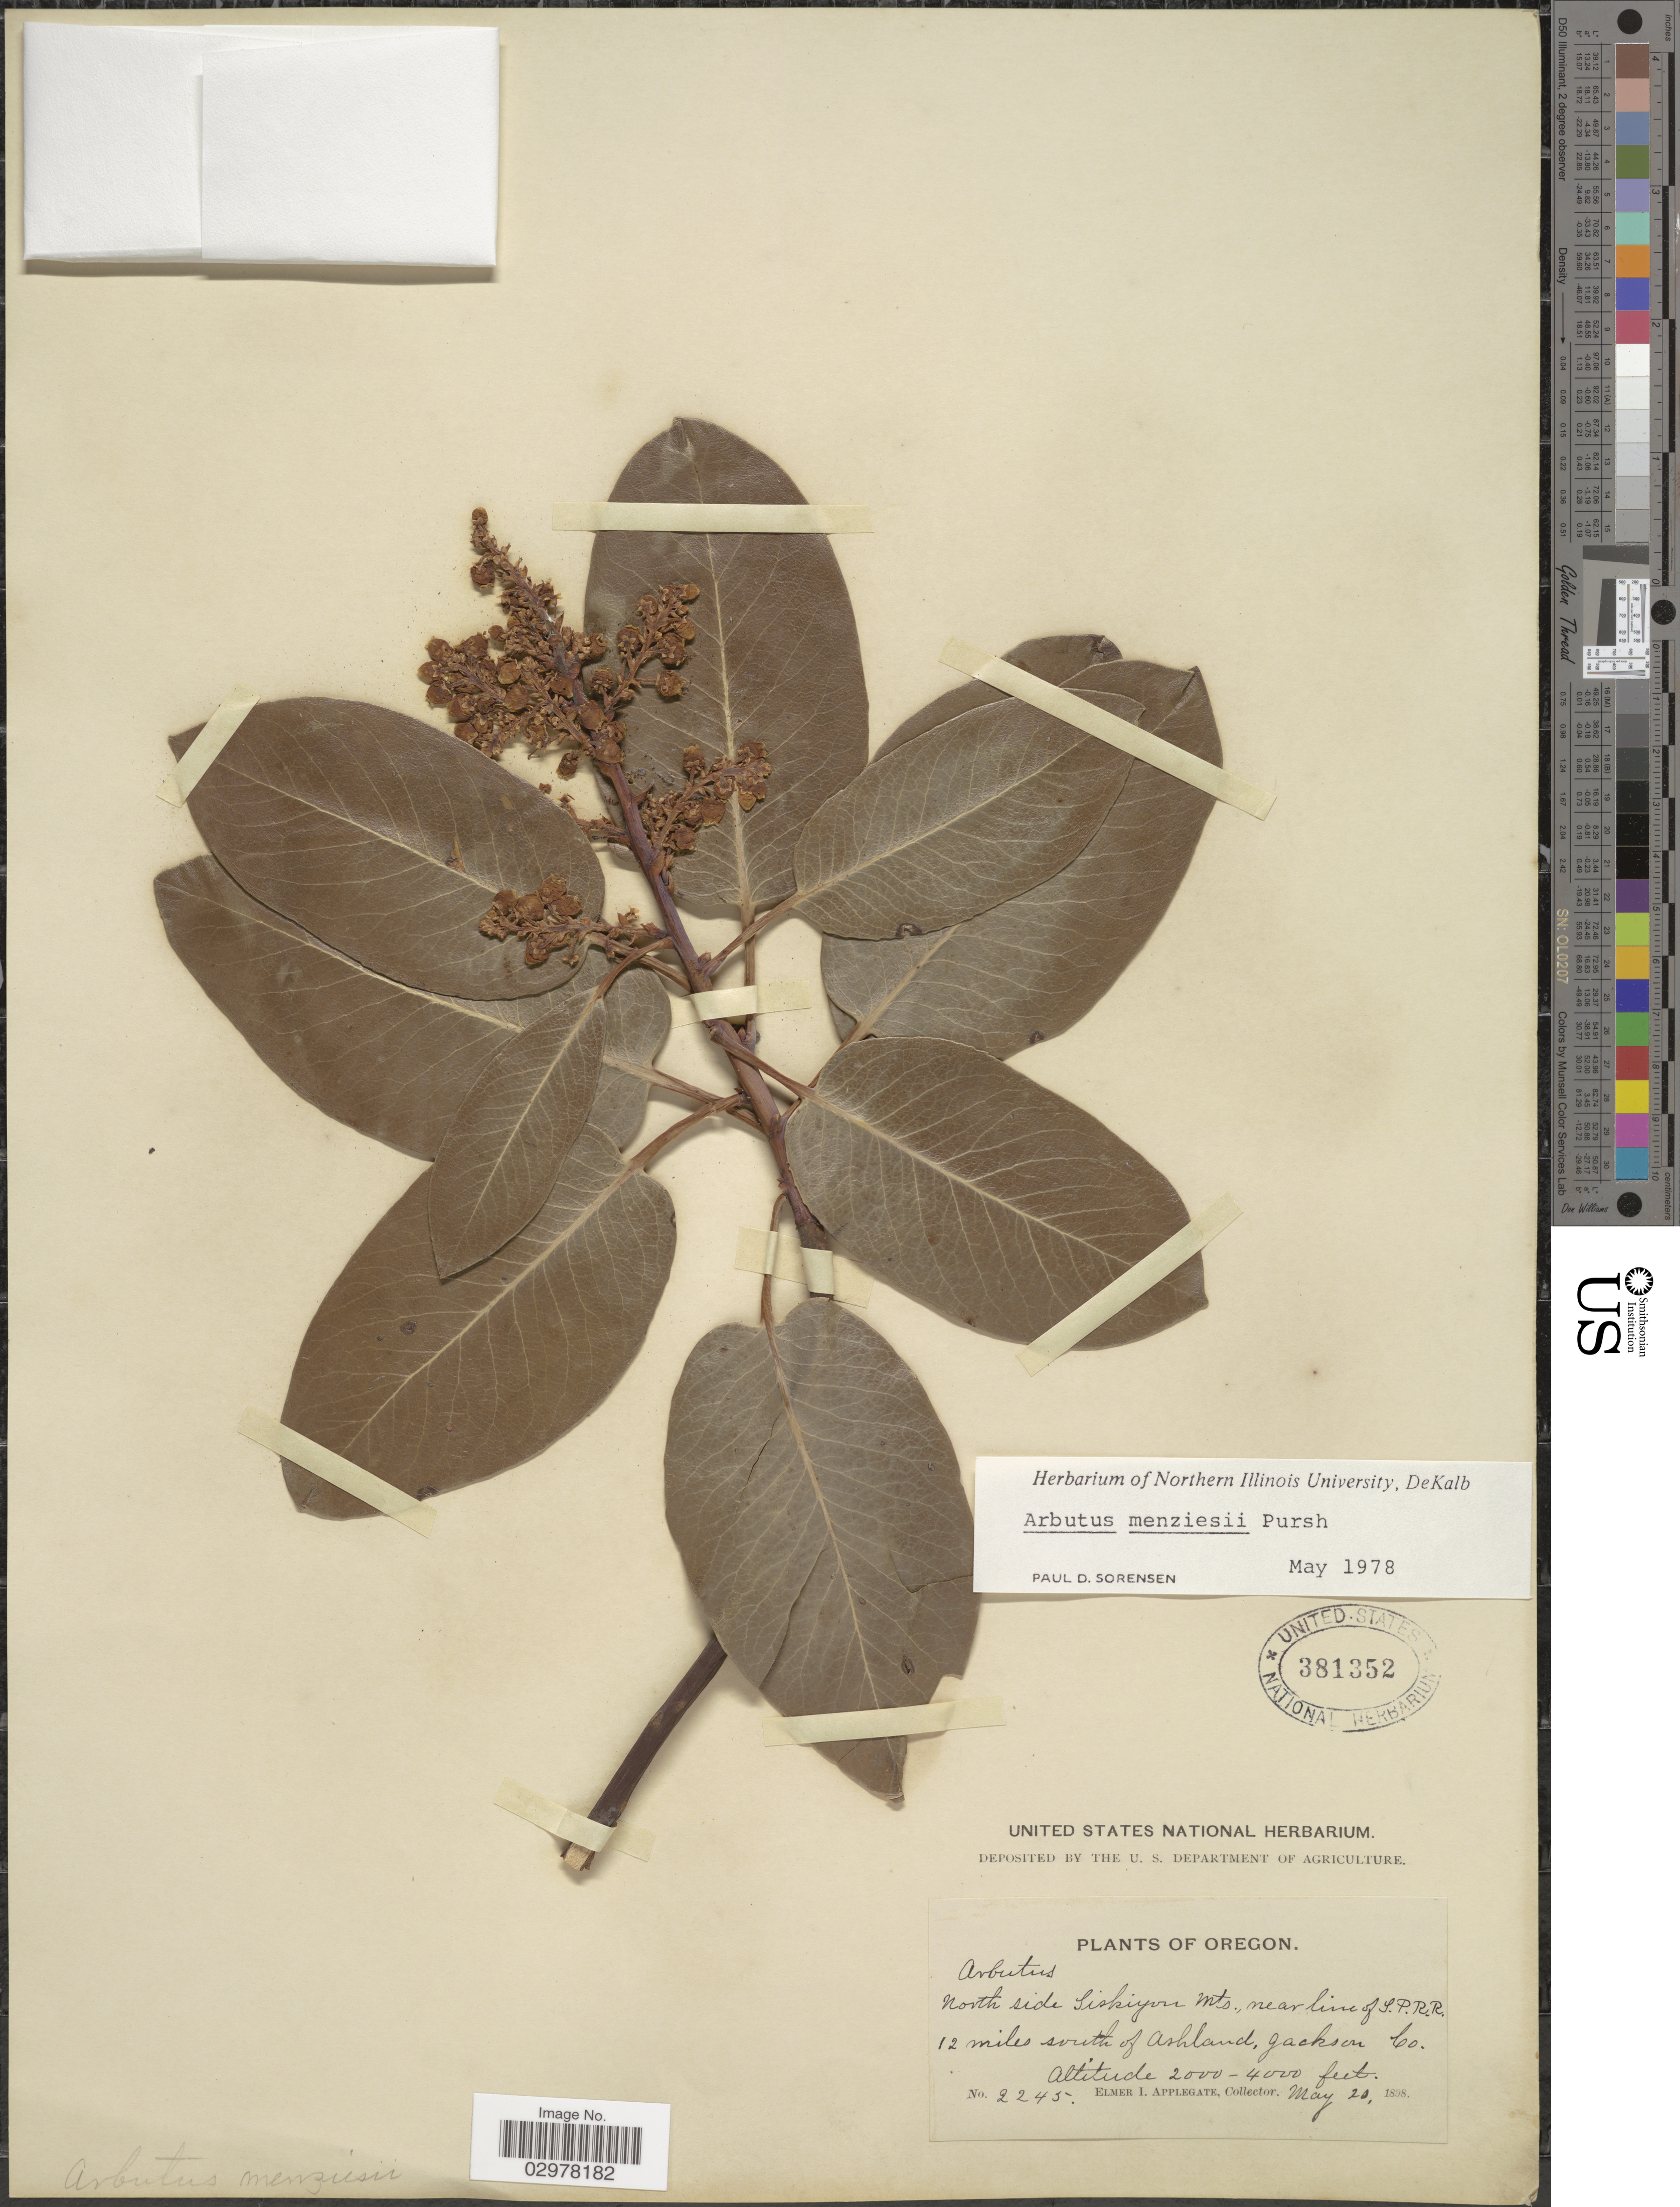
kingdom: Plantae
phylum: Tracheophyta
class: Magnoliopsida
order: Ericales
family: Ericaceae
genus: Arbutus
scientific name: Arbutus menziesii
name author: Pursh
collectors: E. I. Applegate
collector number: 2245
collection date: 1898-05-20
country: United States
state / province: Oregon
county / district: Jackson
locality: North side of Siskiyou Mts., near line of S.P.R.R. 12 miles south of Ashland, Jackson Co.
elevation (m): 610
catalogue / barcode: US 381352